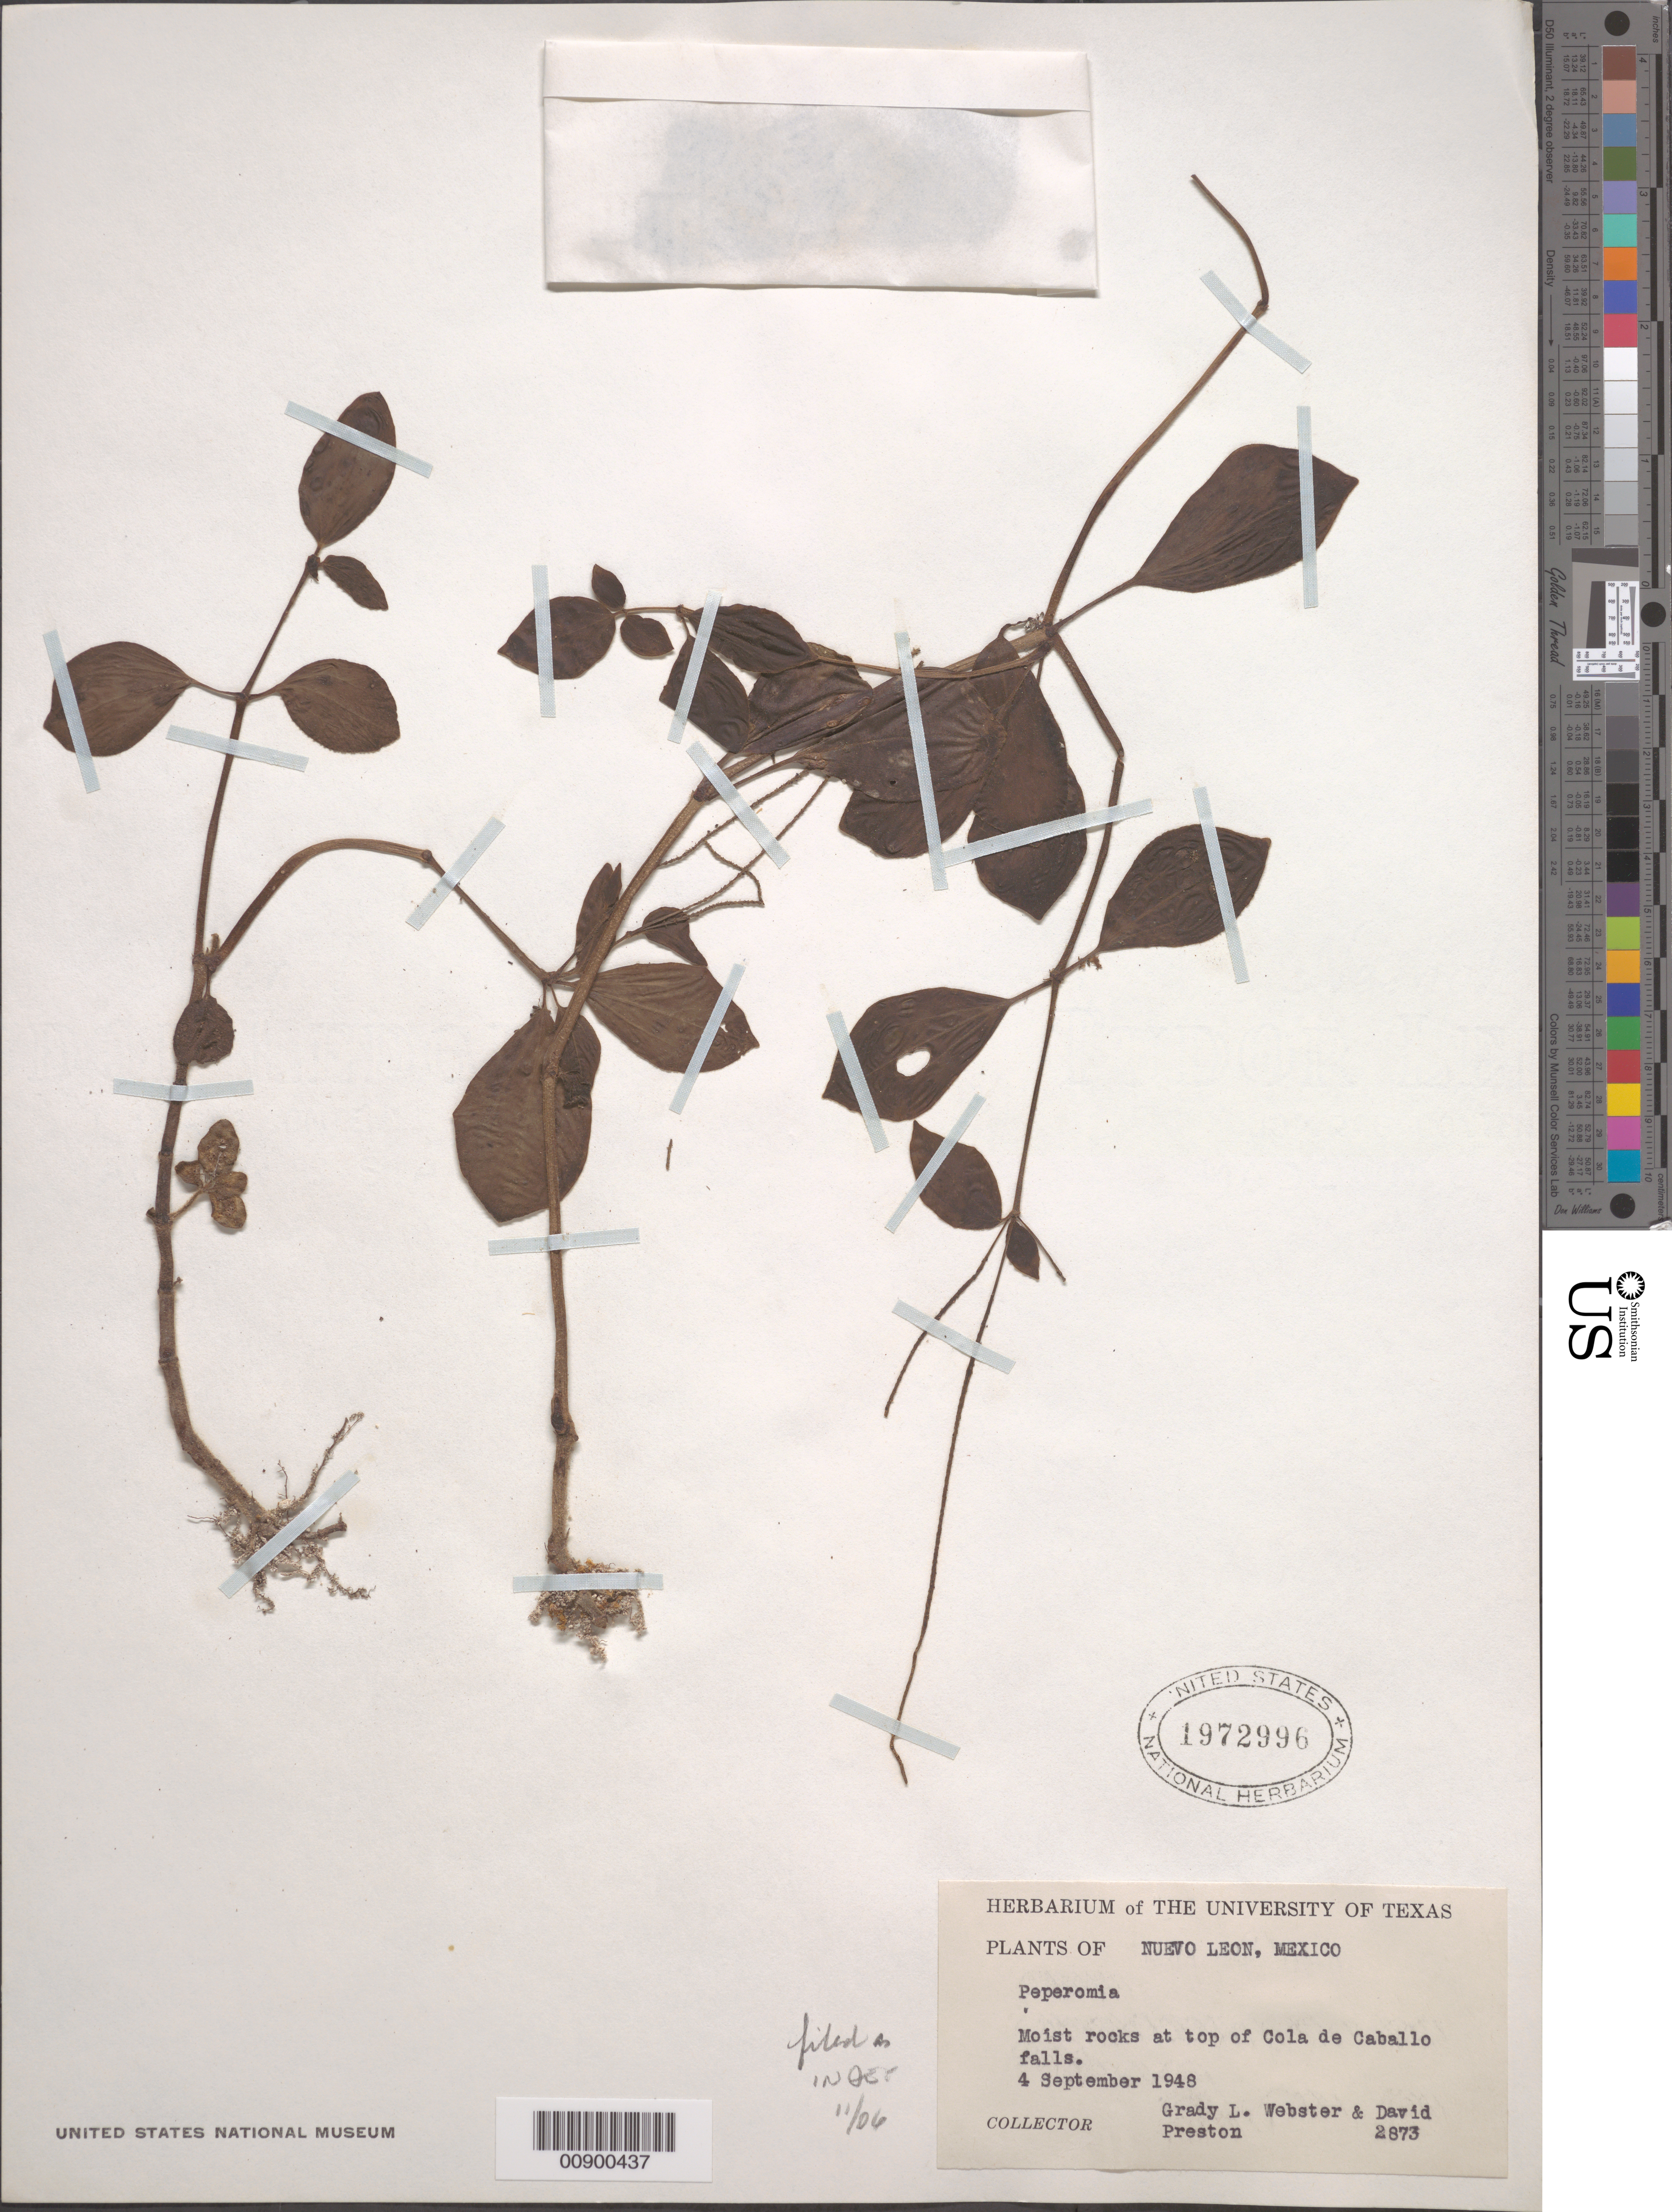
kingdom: Plantae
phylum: Tracheophyta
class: Magnoliopsida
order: Piperales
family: Piperaceae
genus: Peperomia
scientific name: Peperomia subblanda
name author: C. DC.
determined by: Jiménez, José Estaban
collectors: G. L. Webster & D. Preston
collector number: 2873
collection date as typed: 04 Sep 1948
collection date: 1948-09-04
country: Mexico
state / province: Nuevo León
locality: Nuevo León: At top of Cola de Caballo falls.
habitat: Moist rocks.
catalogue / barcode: US 1972996